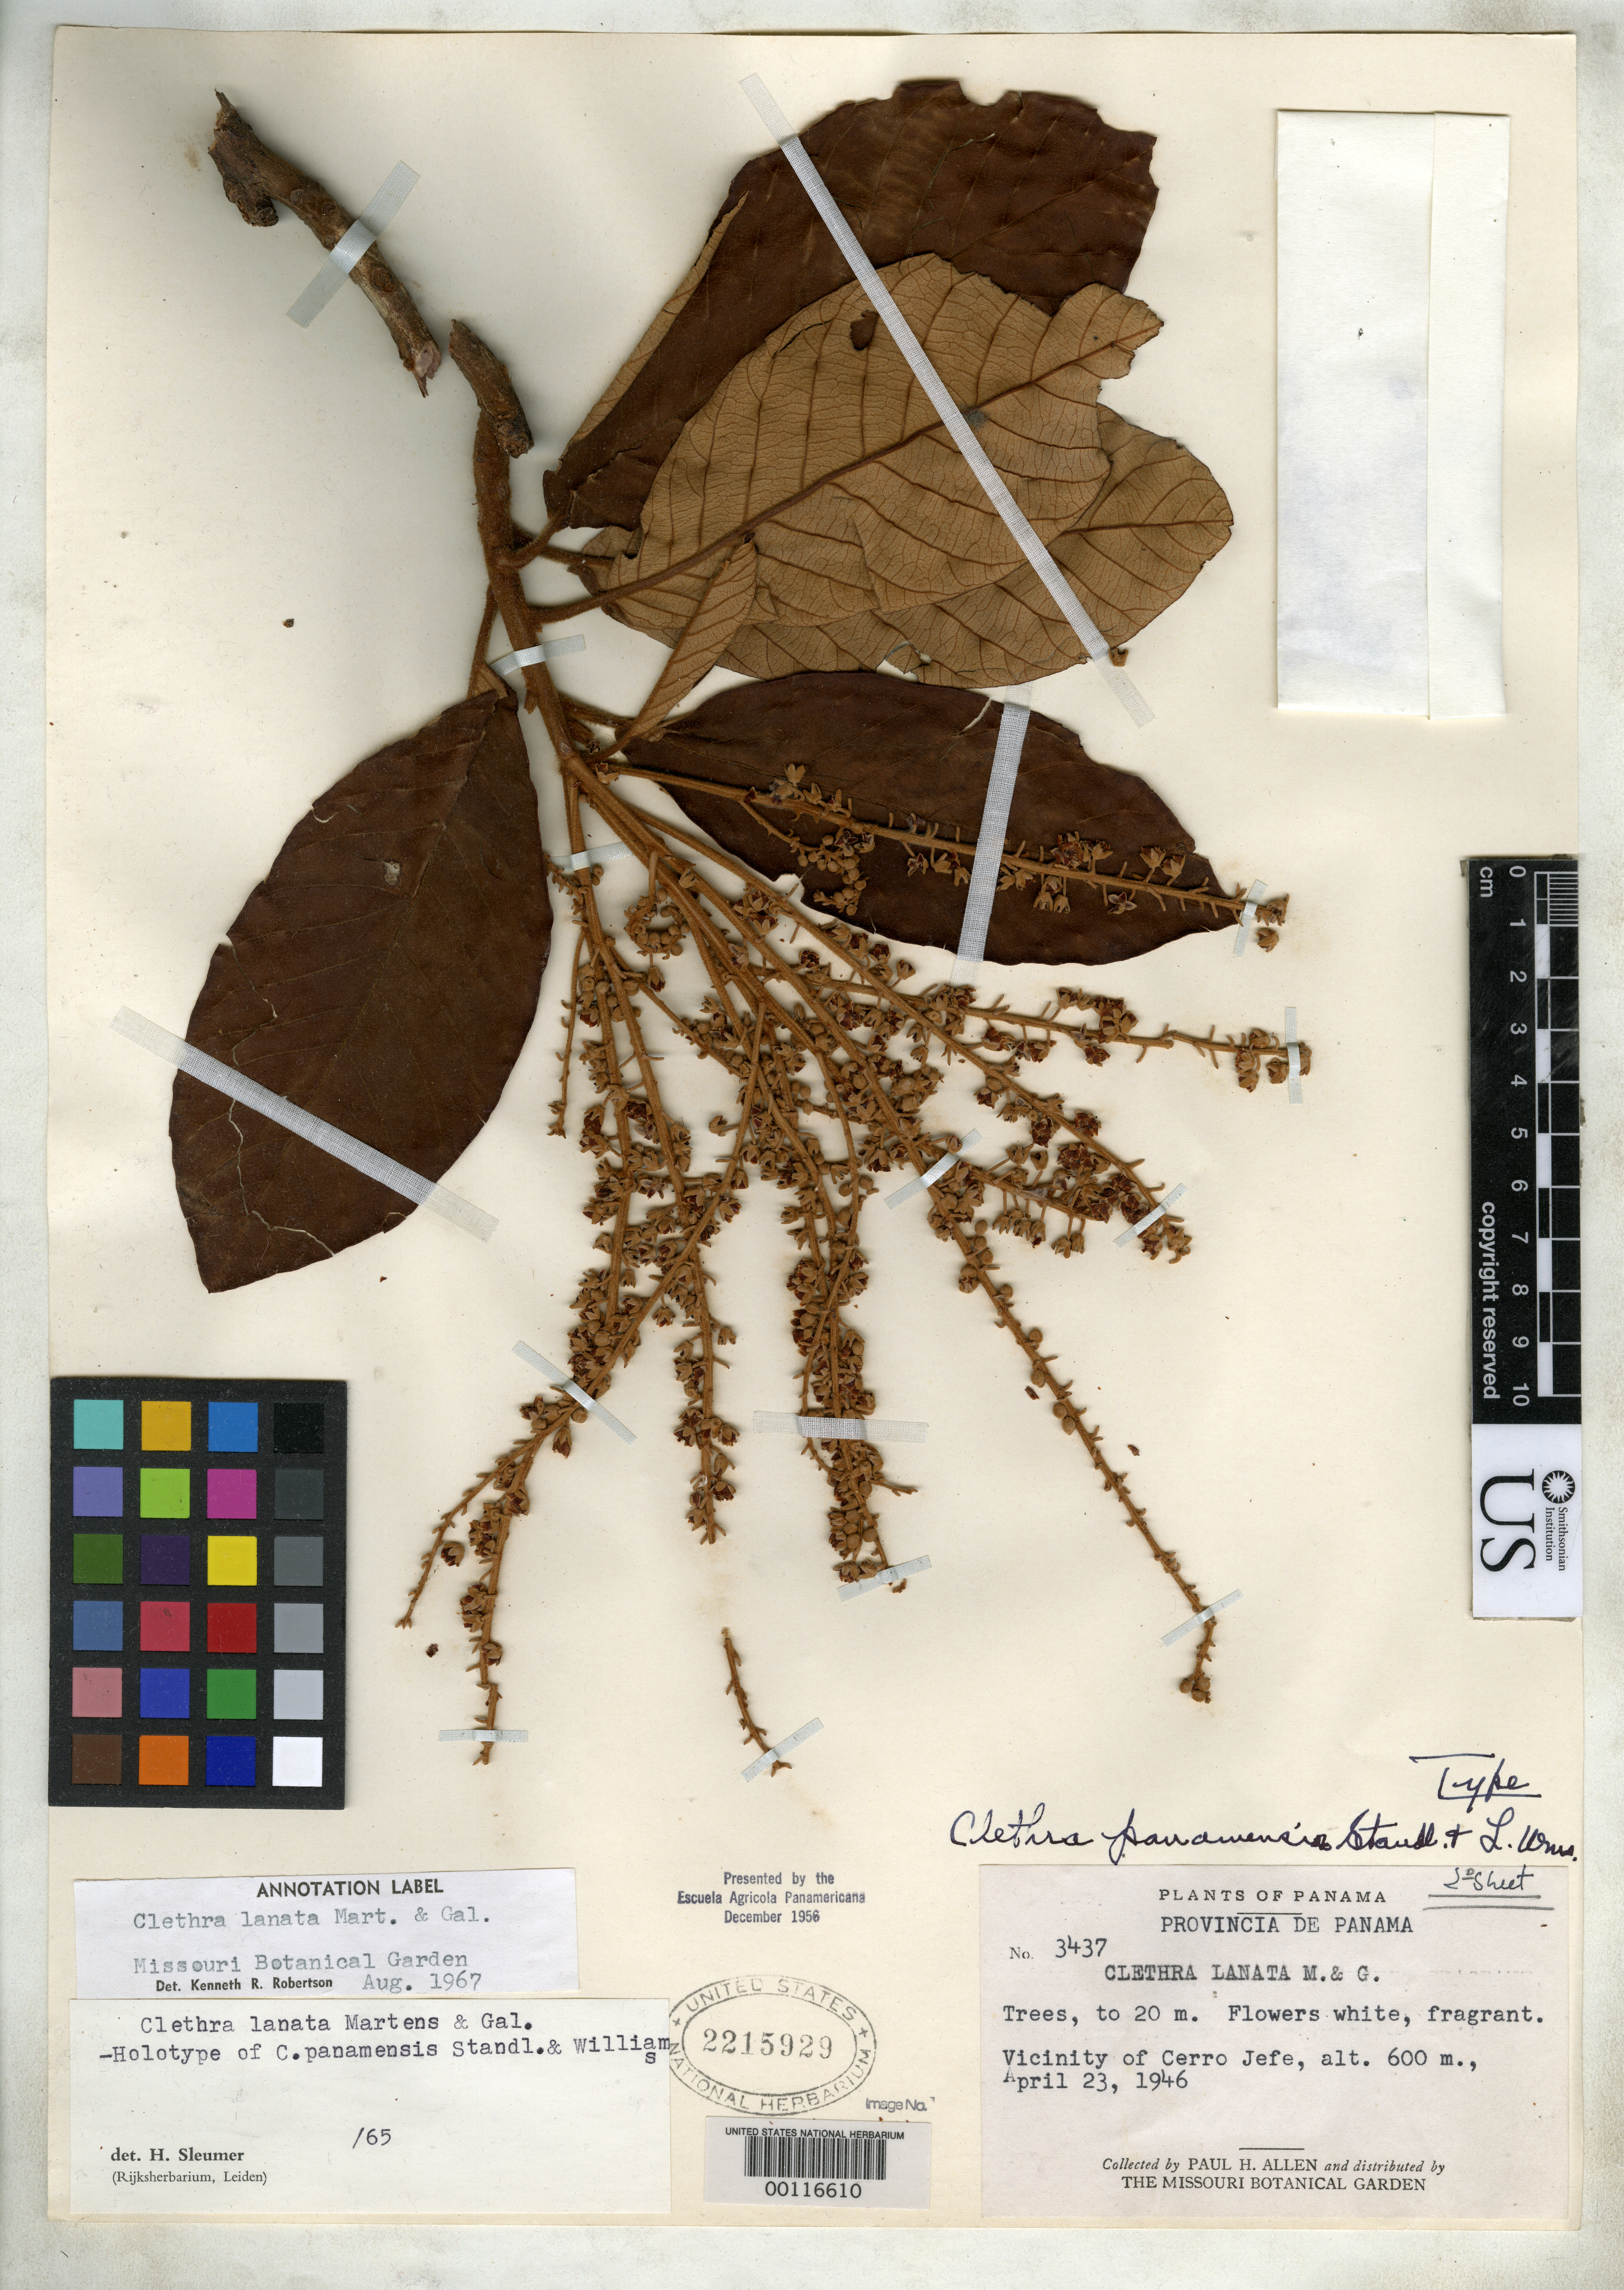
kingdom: Plantae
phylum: Tracheophyta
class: Magnoliopsida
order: Ericales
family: Clethraceae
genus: Clethra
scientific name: Clethra panamensis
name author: Standl. & L.O. Williams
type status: Holotype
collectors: P. H. Allen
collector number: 3437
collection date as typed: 23 Apr 1946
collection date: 1946-04-23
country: Panama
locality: NW of Boquete towards Parque Nacional Volcan Baru.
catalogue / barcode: US 2215929